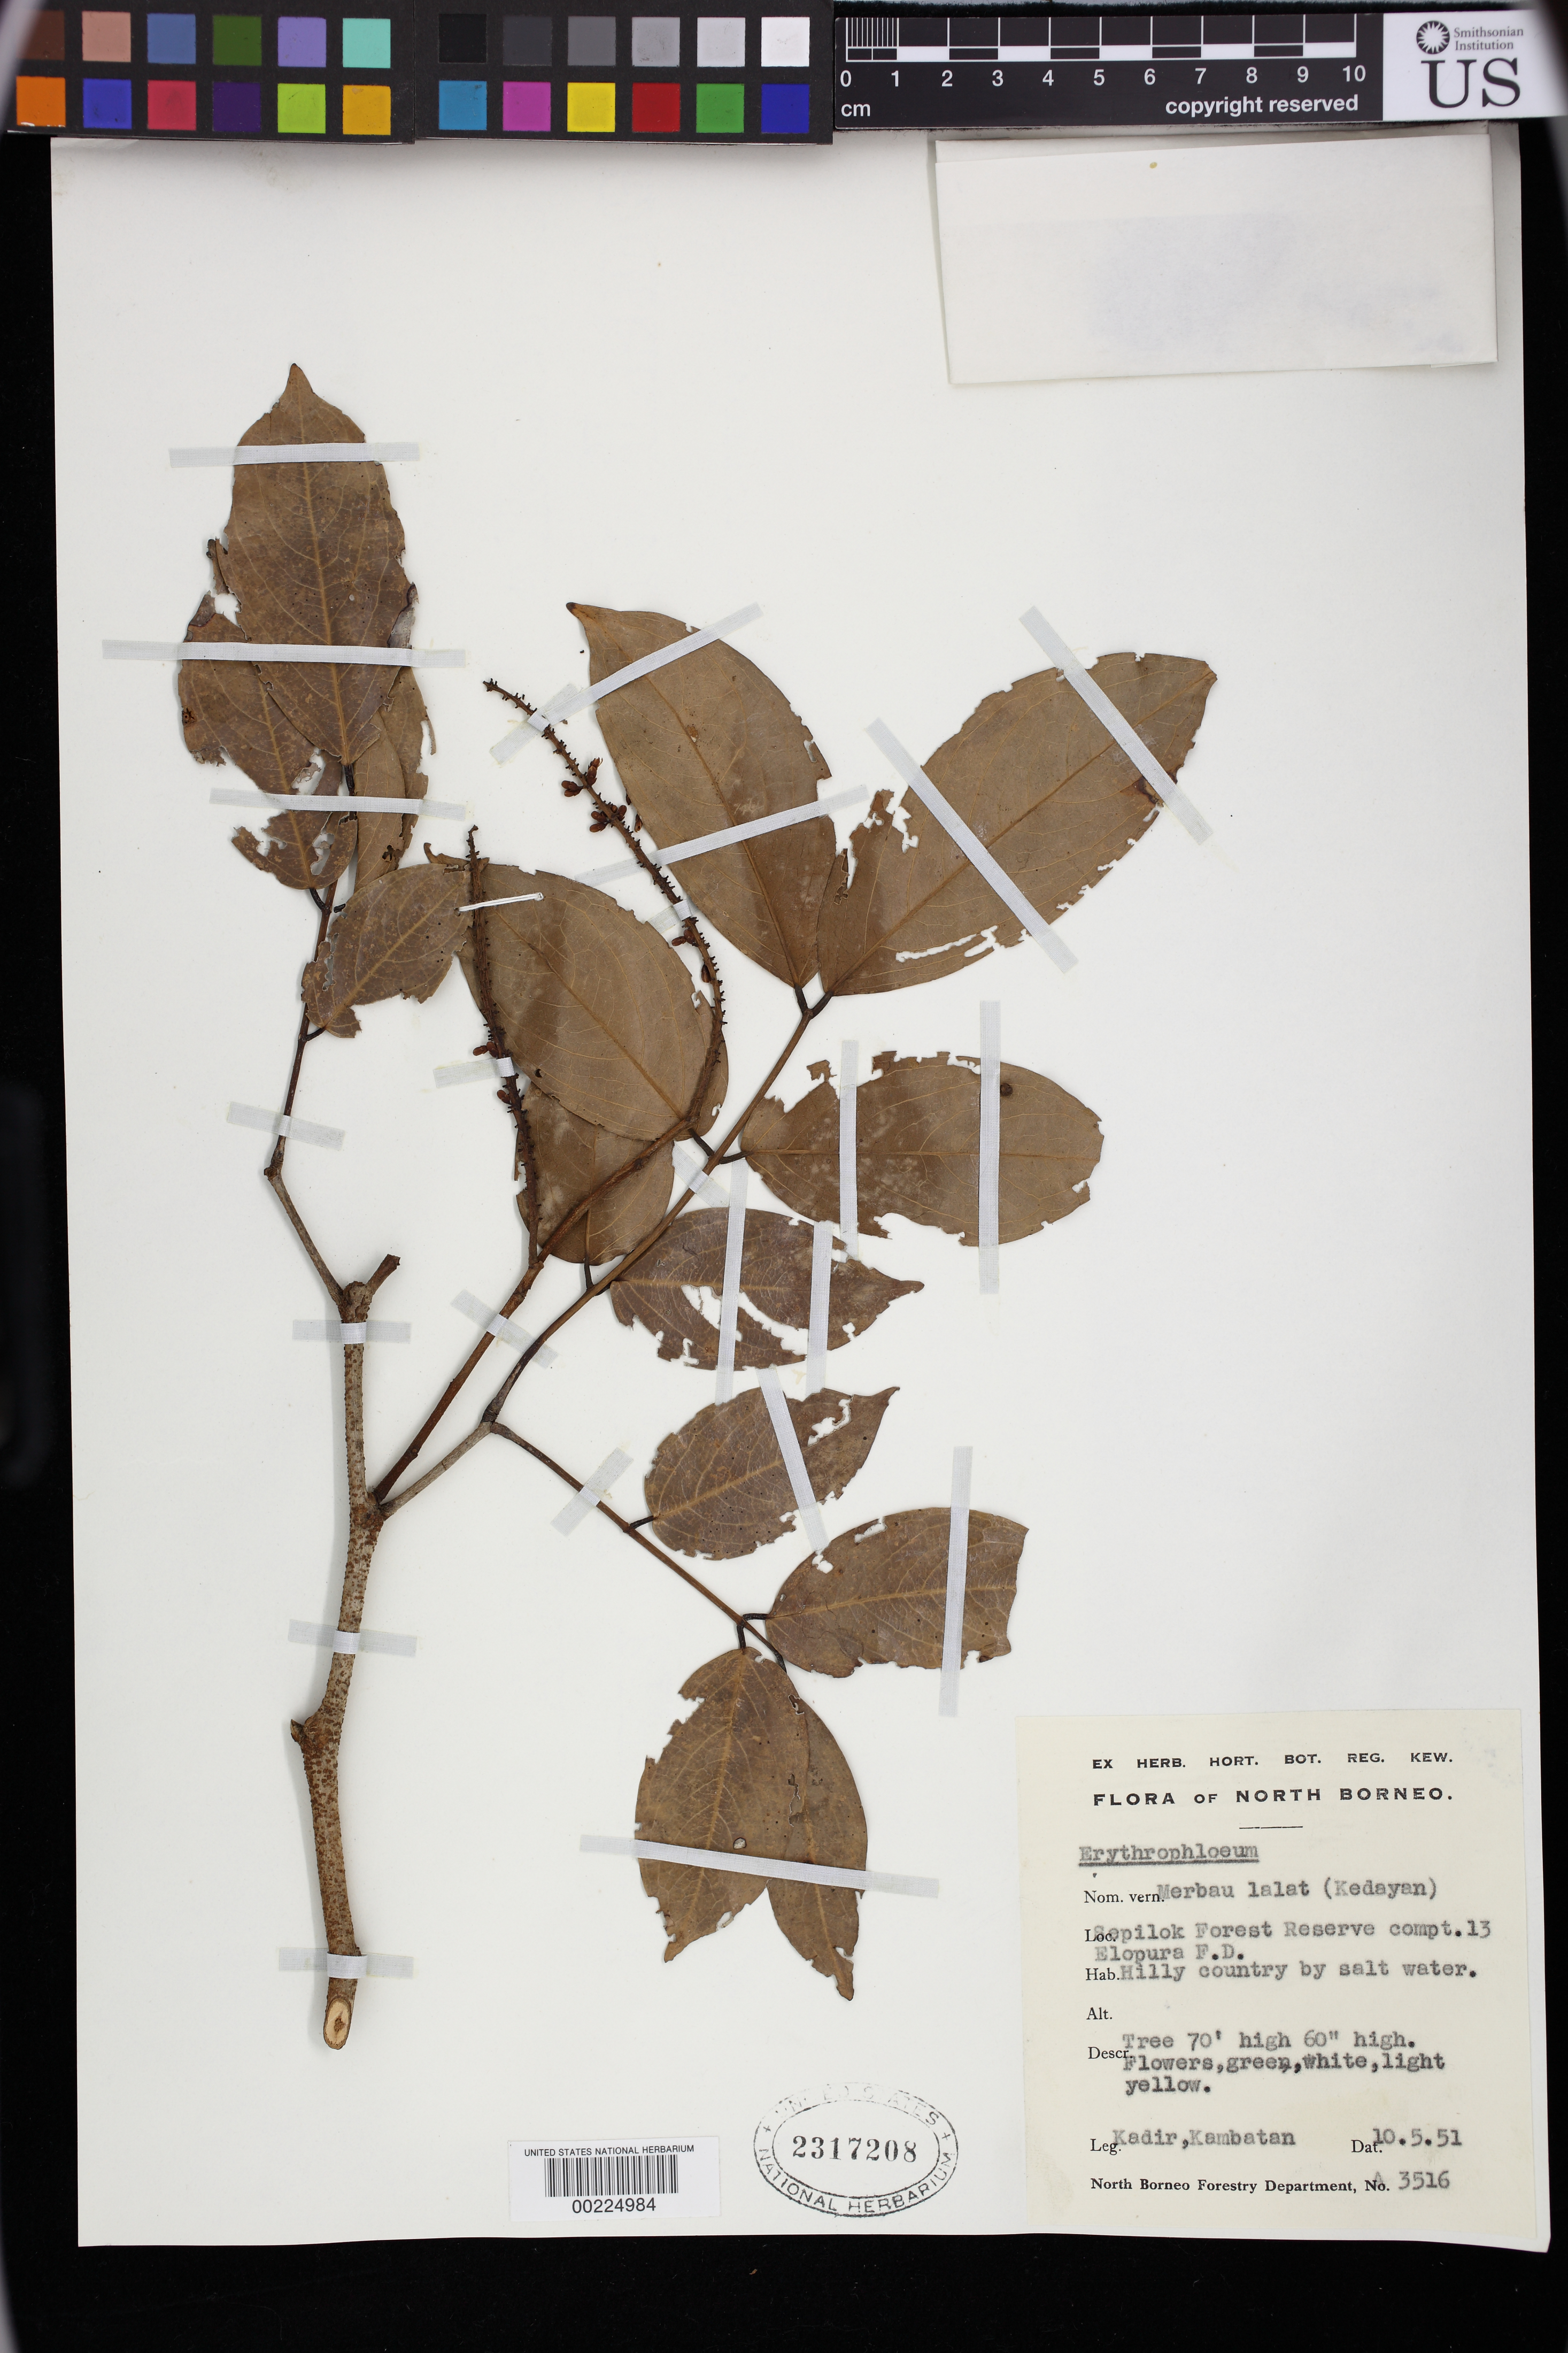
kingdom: Plantae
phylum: Tracheophyta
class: Magnoliopsida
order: Fabales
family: Fabaceae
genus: Erythrophleum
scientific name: Erythrophleum sp.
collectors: -. Kadir & -. Kambatan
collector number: A 3516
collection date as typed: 10 May 1951 or 05 Oct 1951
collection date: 1951-05-10 or 1951-10-05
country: Malaysia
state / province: Sabah / Sarawak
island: Borneo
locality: Sepilok forest reserve compt. 13 elopura f.d.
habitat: Hilly country by salt water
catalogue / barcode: US 2317208